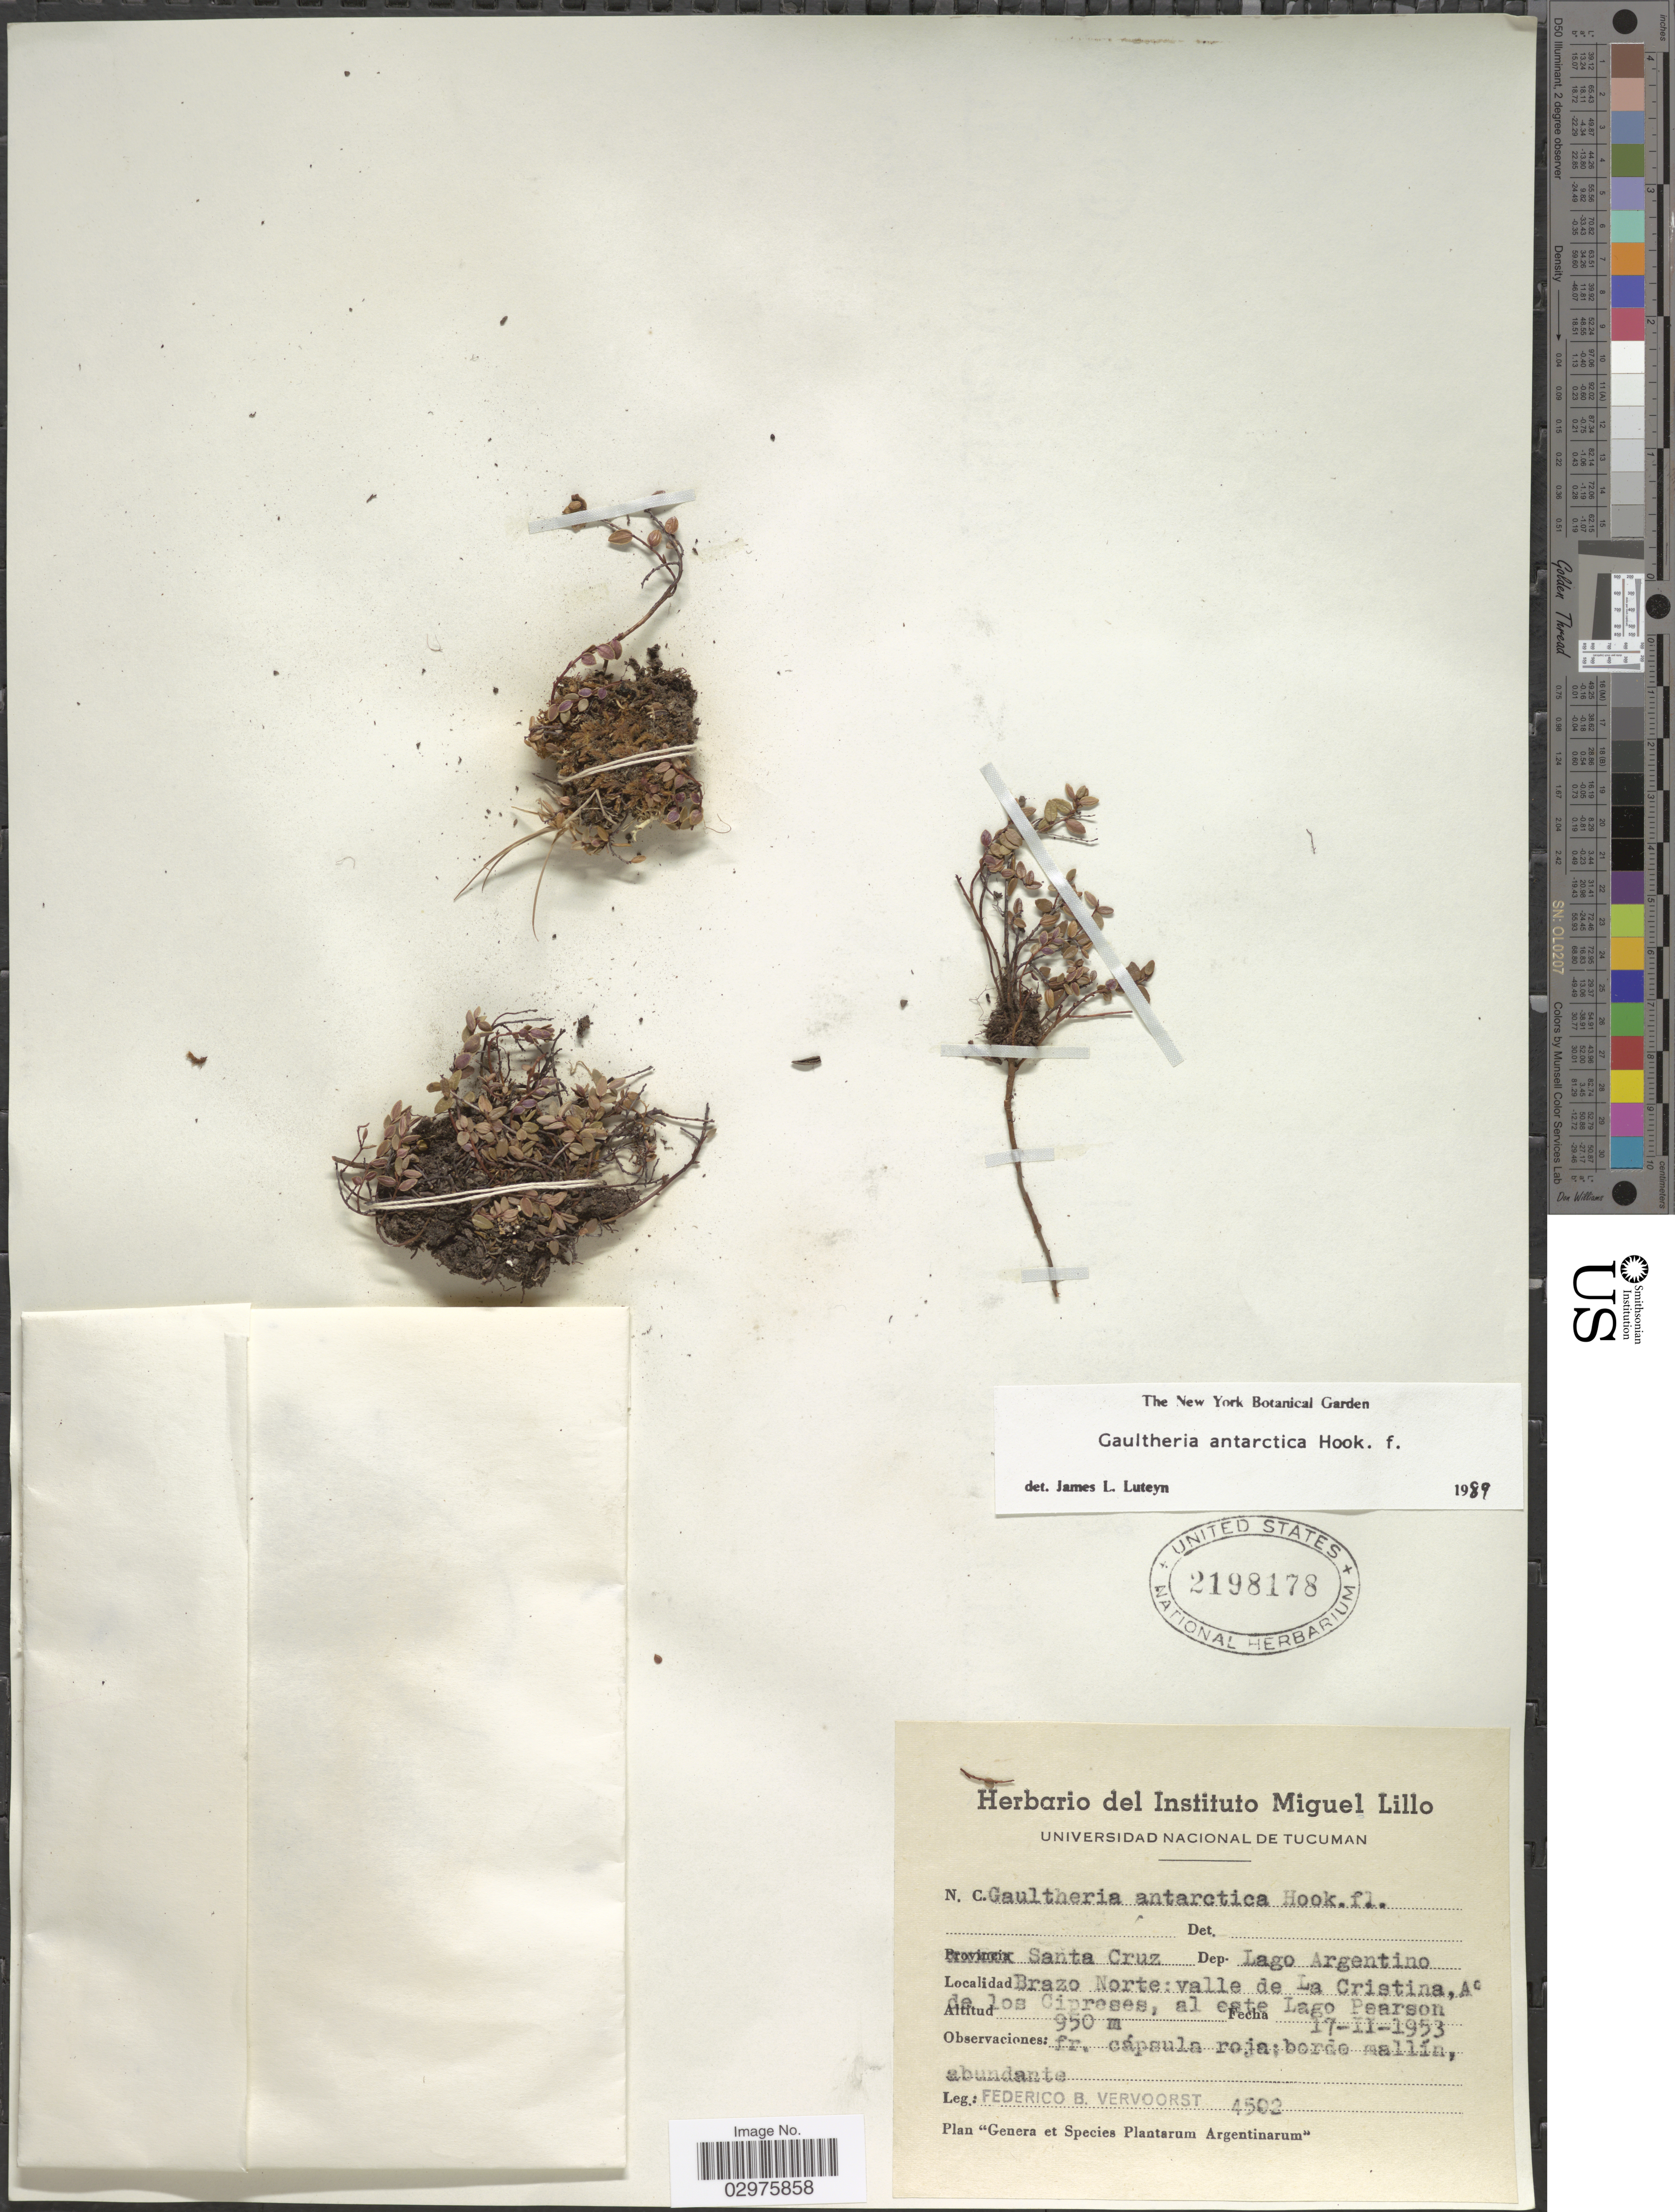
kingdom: Plantae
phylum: Tracheophyta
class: Magnoliopsida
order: Ericales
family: Ericaceae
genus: Gaultheria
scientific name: Gaultheria antarctica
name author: Hook. f.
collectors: F. B. Vervoorst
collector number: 4502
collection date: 1953-02-17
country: Argentina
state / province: Santa Cruz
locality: Santa Cruz Dep. Lago Argentino. Brazo Norte: valle de La Cristina, Ao de los Cipreses, al este Lago Pearson.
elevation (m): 950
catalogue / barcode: US 2198178